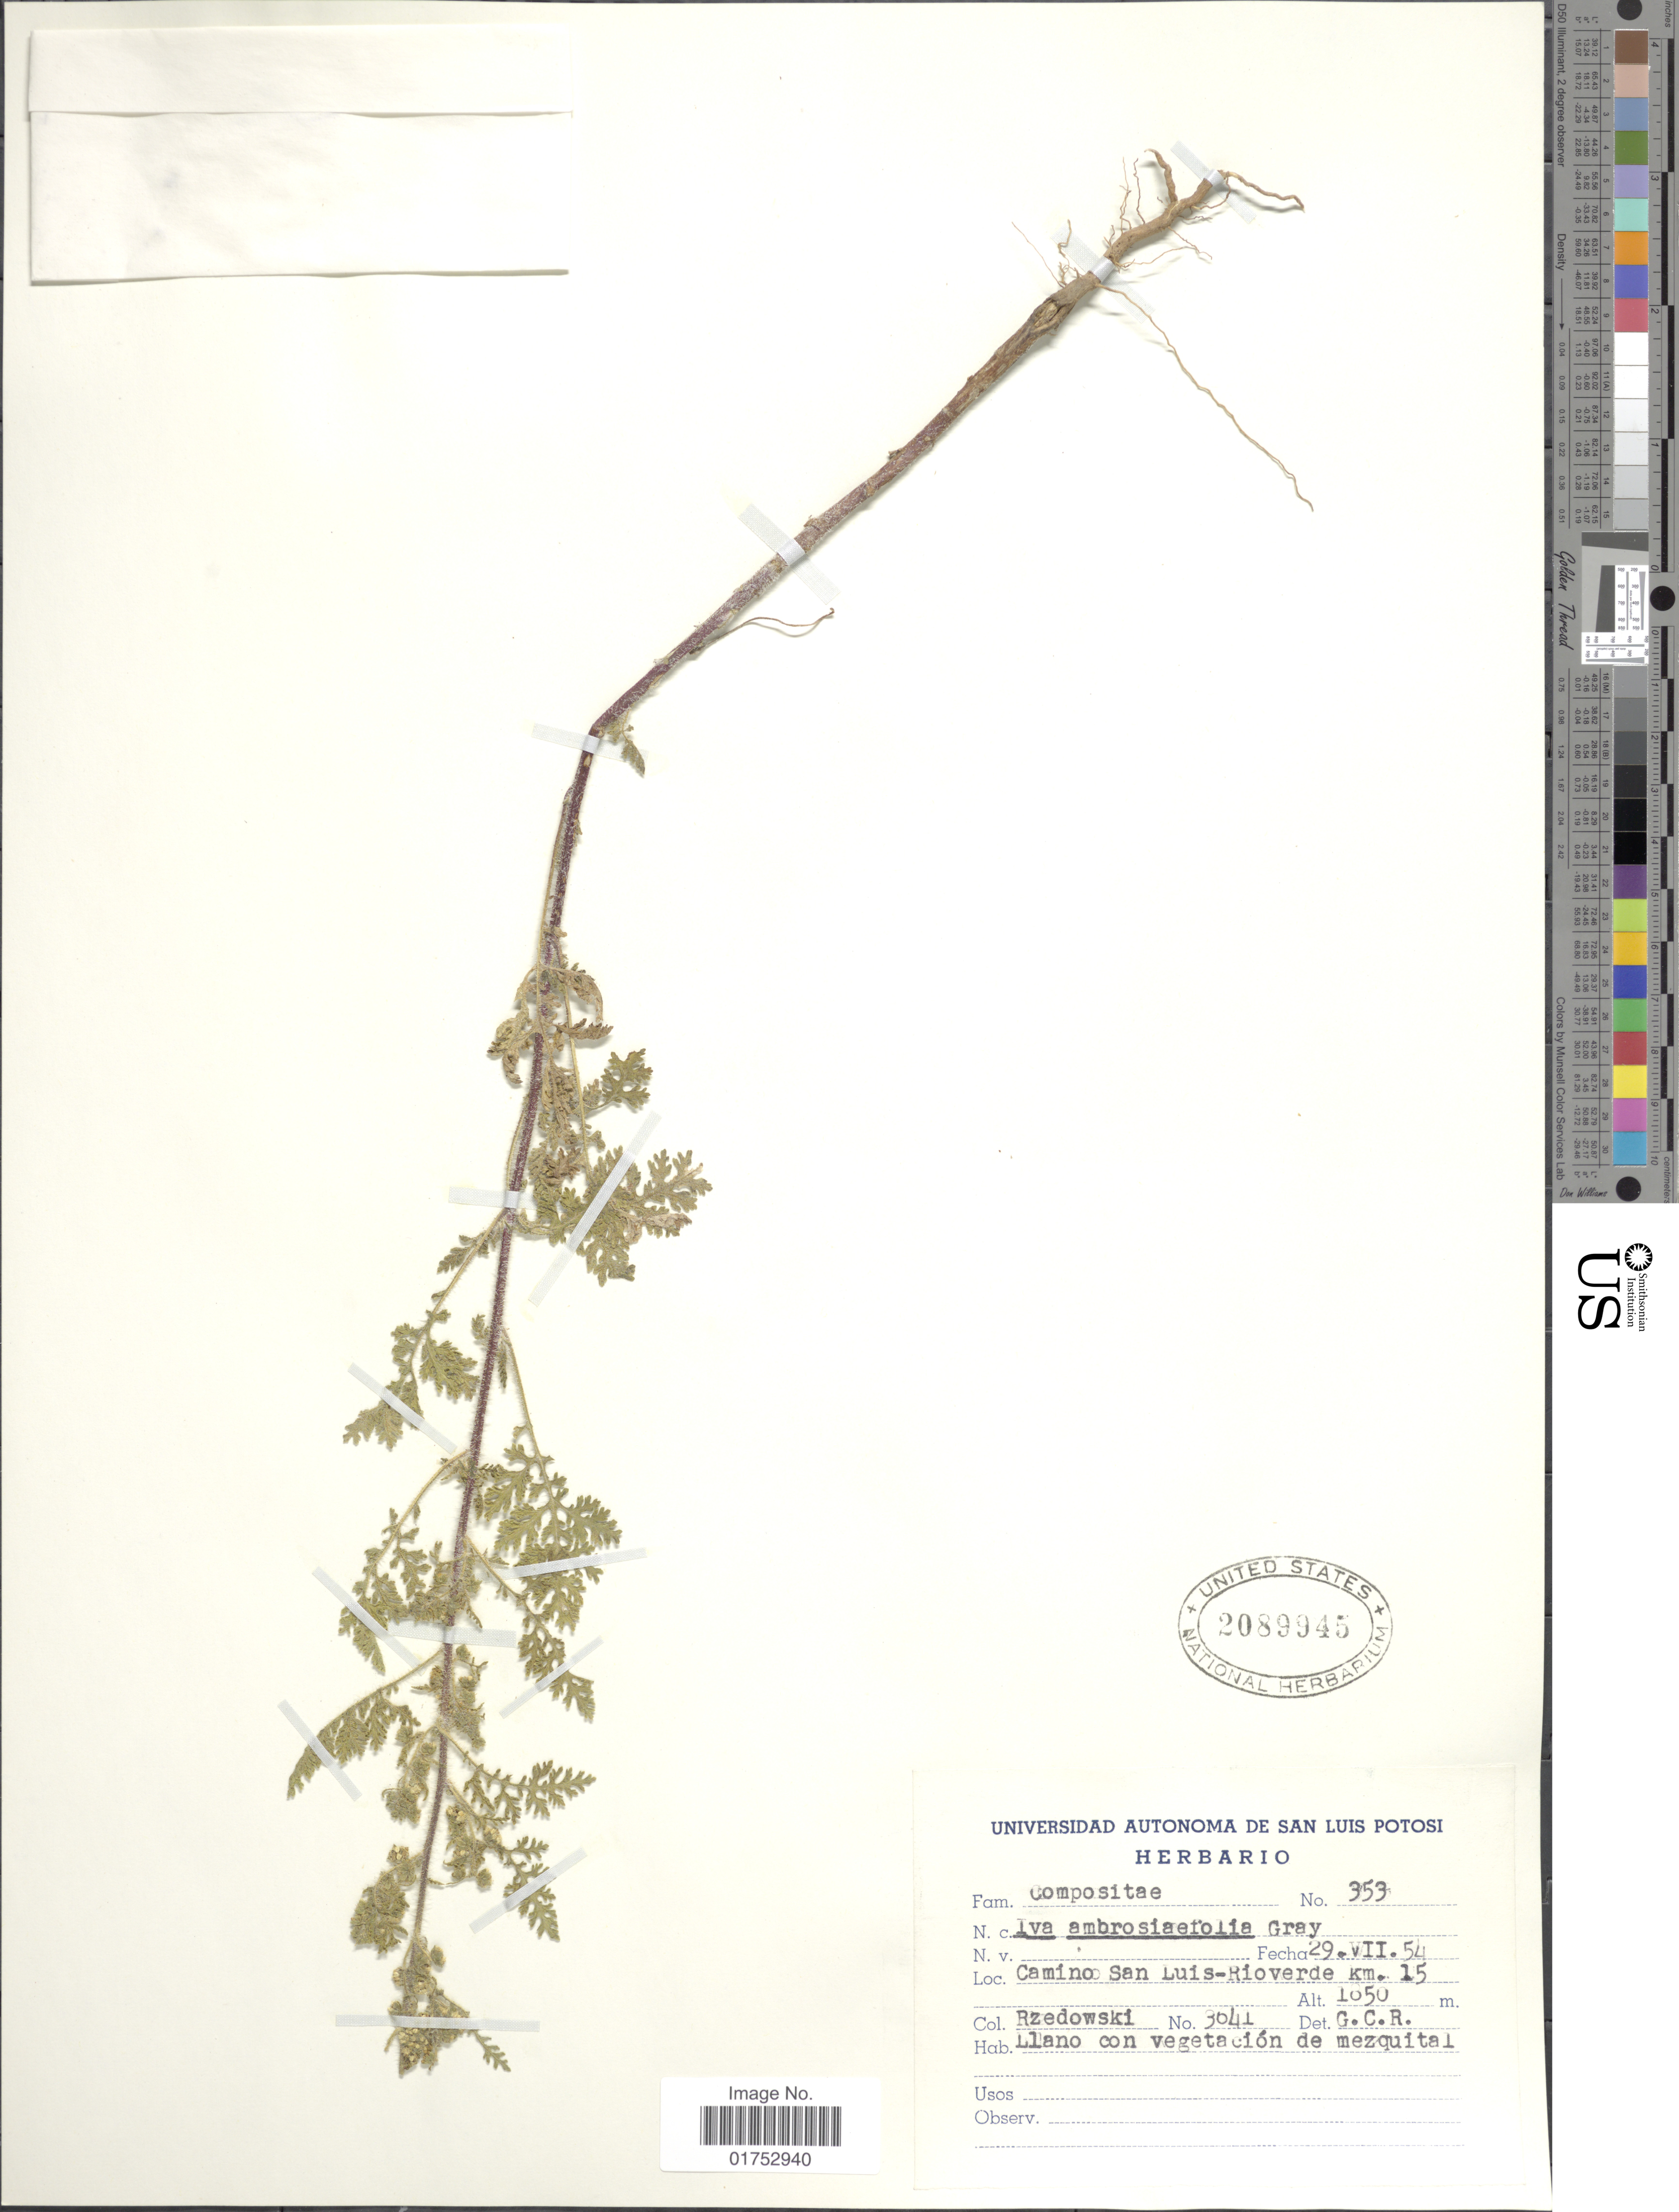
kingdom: Plantae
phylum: Tracheophyta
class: Magnoliopsida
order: Asterales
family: Asteraceae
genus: Iva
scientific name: Iva ambrosiifolia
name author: (A. Gray) A. Gray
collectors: Rzedowski, --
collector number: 3041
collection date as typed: Transcribed d/m/y: 29/7/54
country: Mexico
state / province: San Luis Potosí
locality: Camino San Luis-Rioverde km 15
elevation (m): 1050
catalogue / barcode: US 2089945